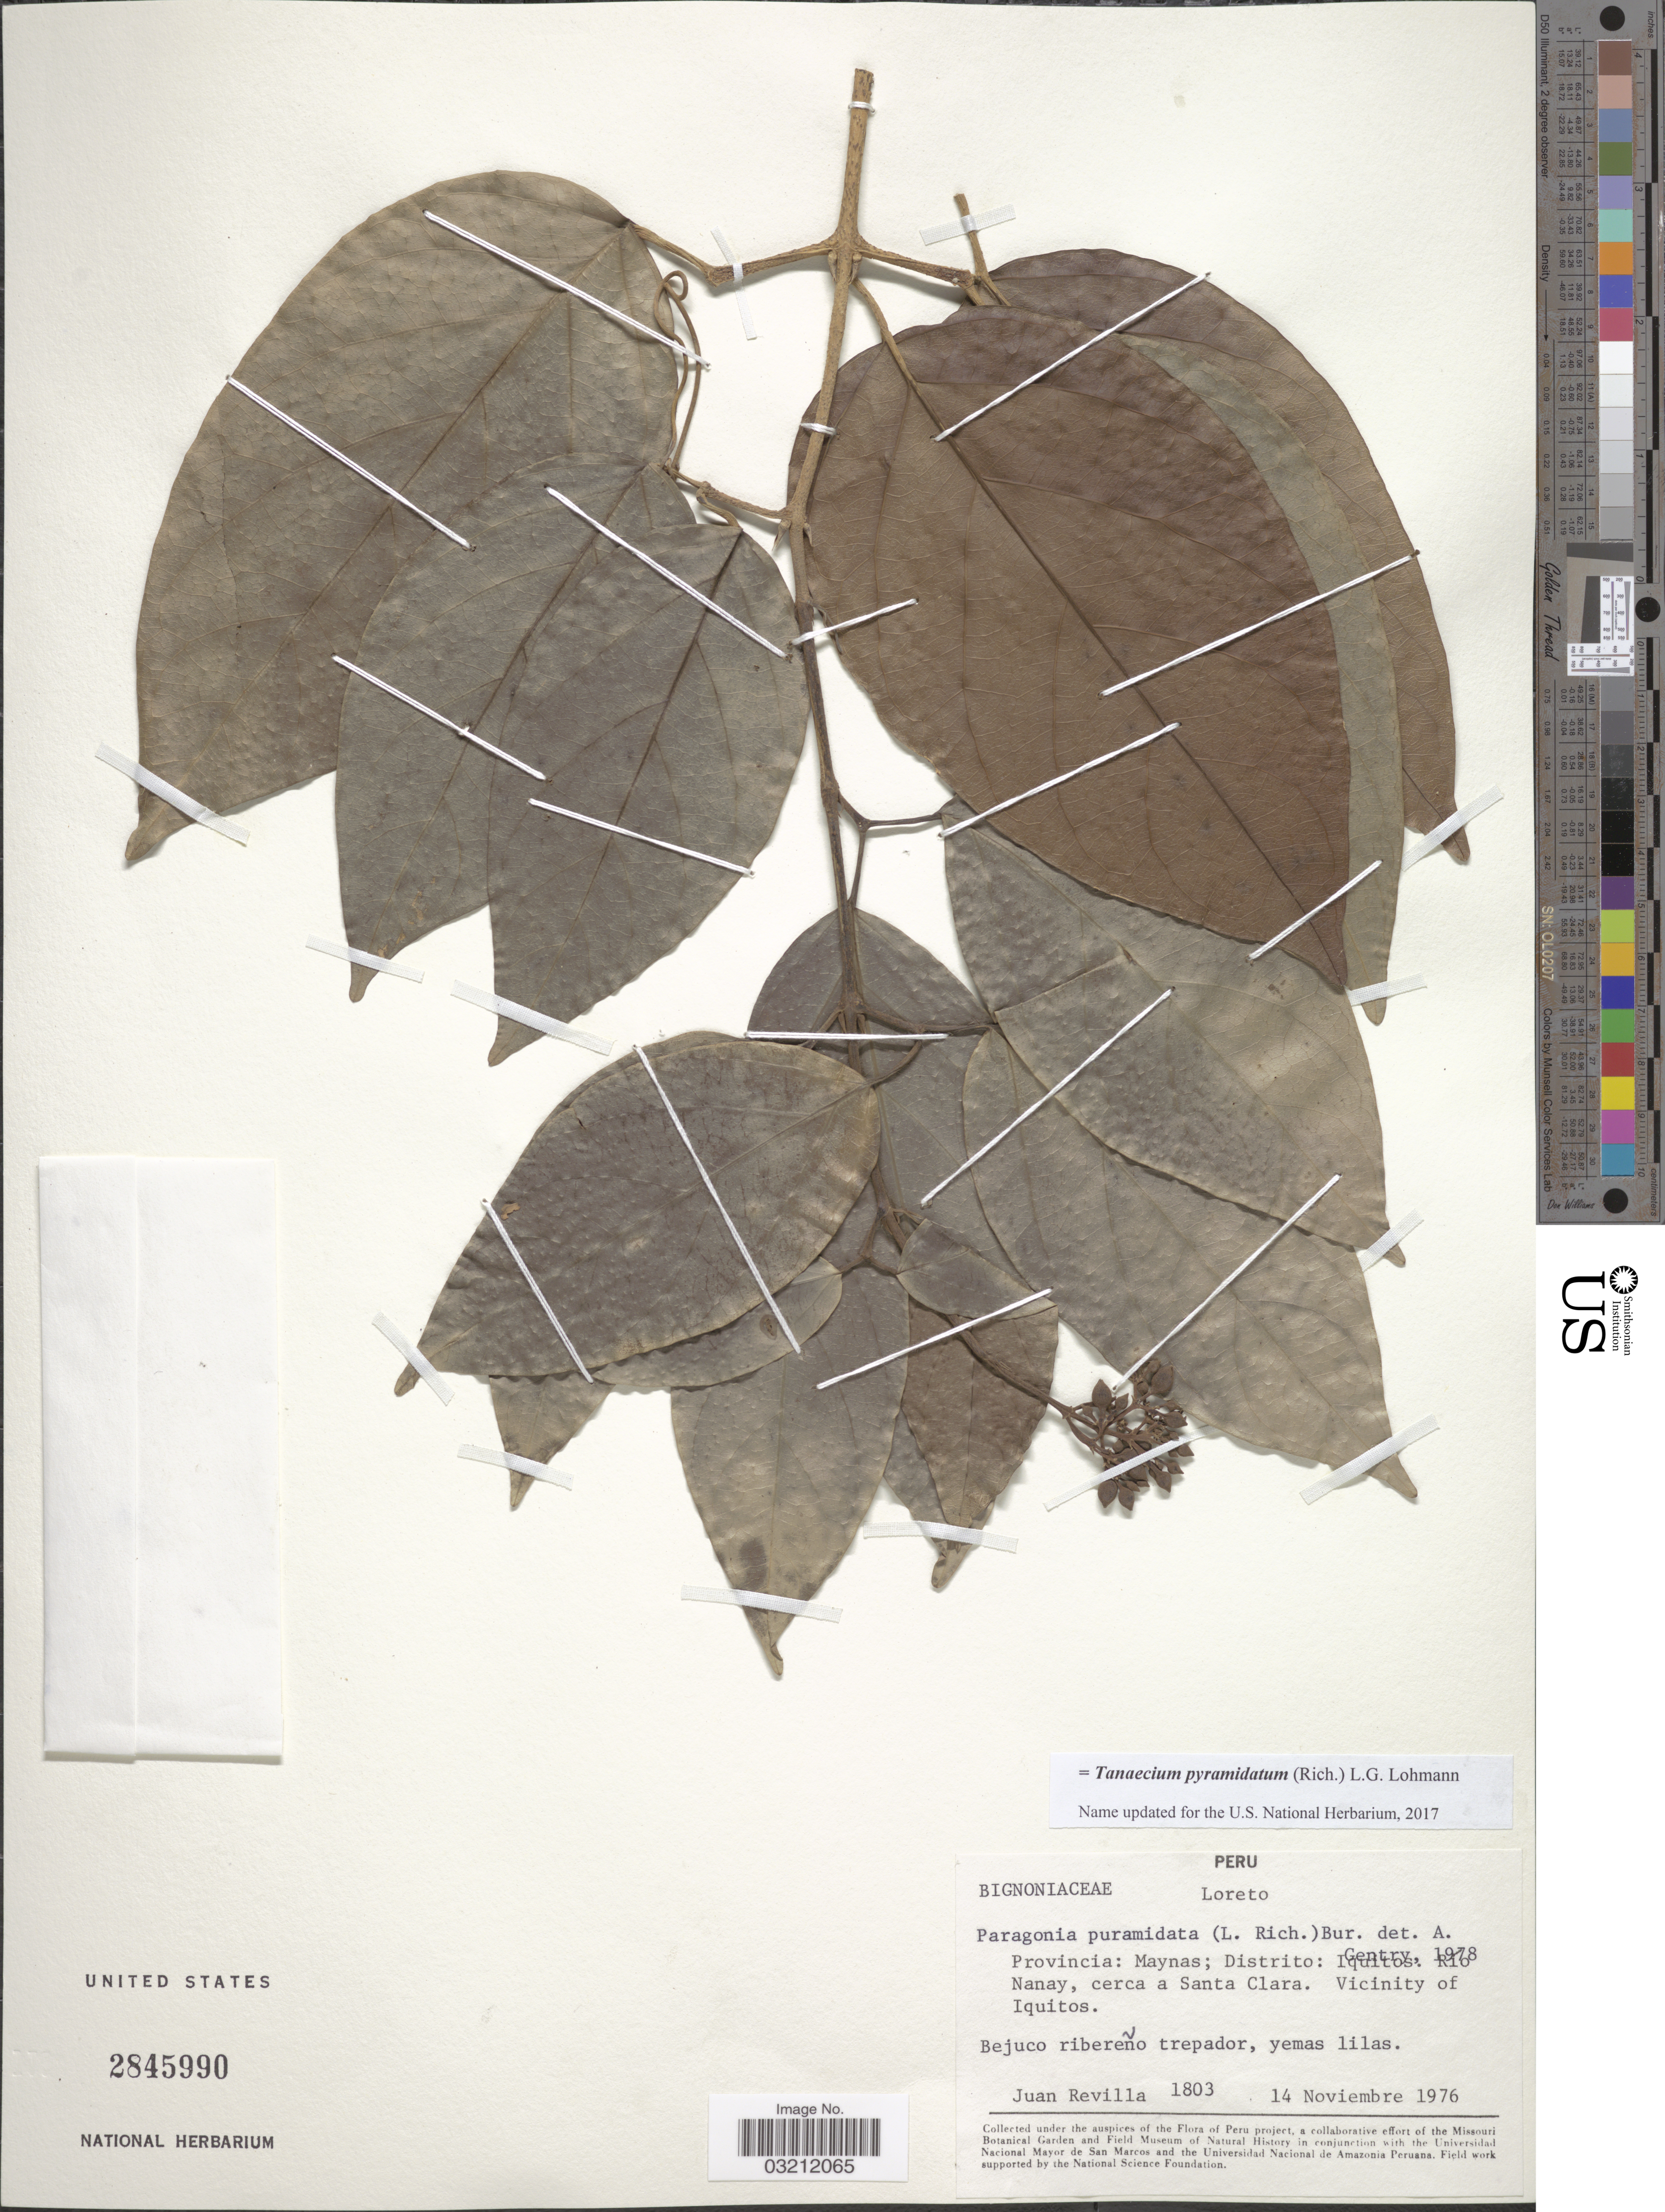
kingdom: Plantae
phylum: Tracheophyta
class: Magnoliopsida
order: Lamiales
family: Bignoniaceae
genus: Tanaecium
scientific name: Tanaecium pyramidatum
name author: (Rich.) L.G. Lohmann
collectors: J. Revilla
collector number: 1803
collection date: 1976-11-14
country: Peru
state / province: Loreto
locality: Provincia: Maynas; Distrito: Iquitos. Rio Nanay, cerca a Santa Clara. Vicinity of Iquitos.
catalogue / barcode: US 2845990